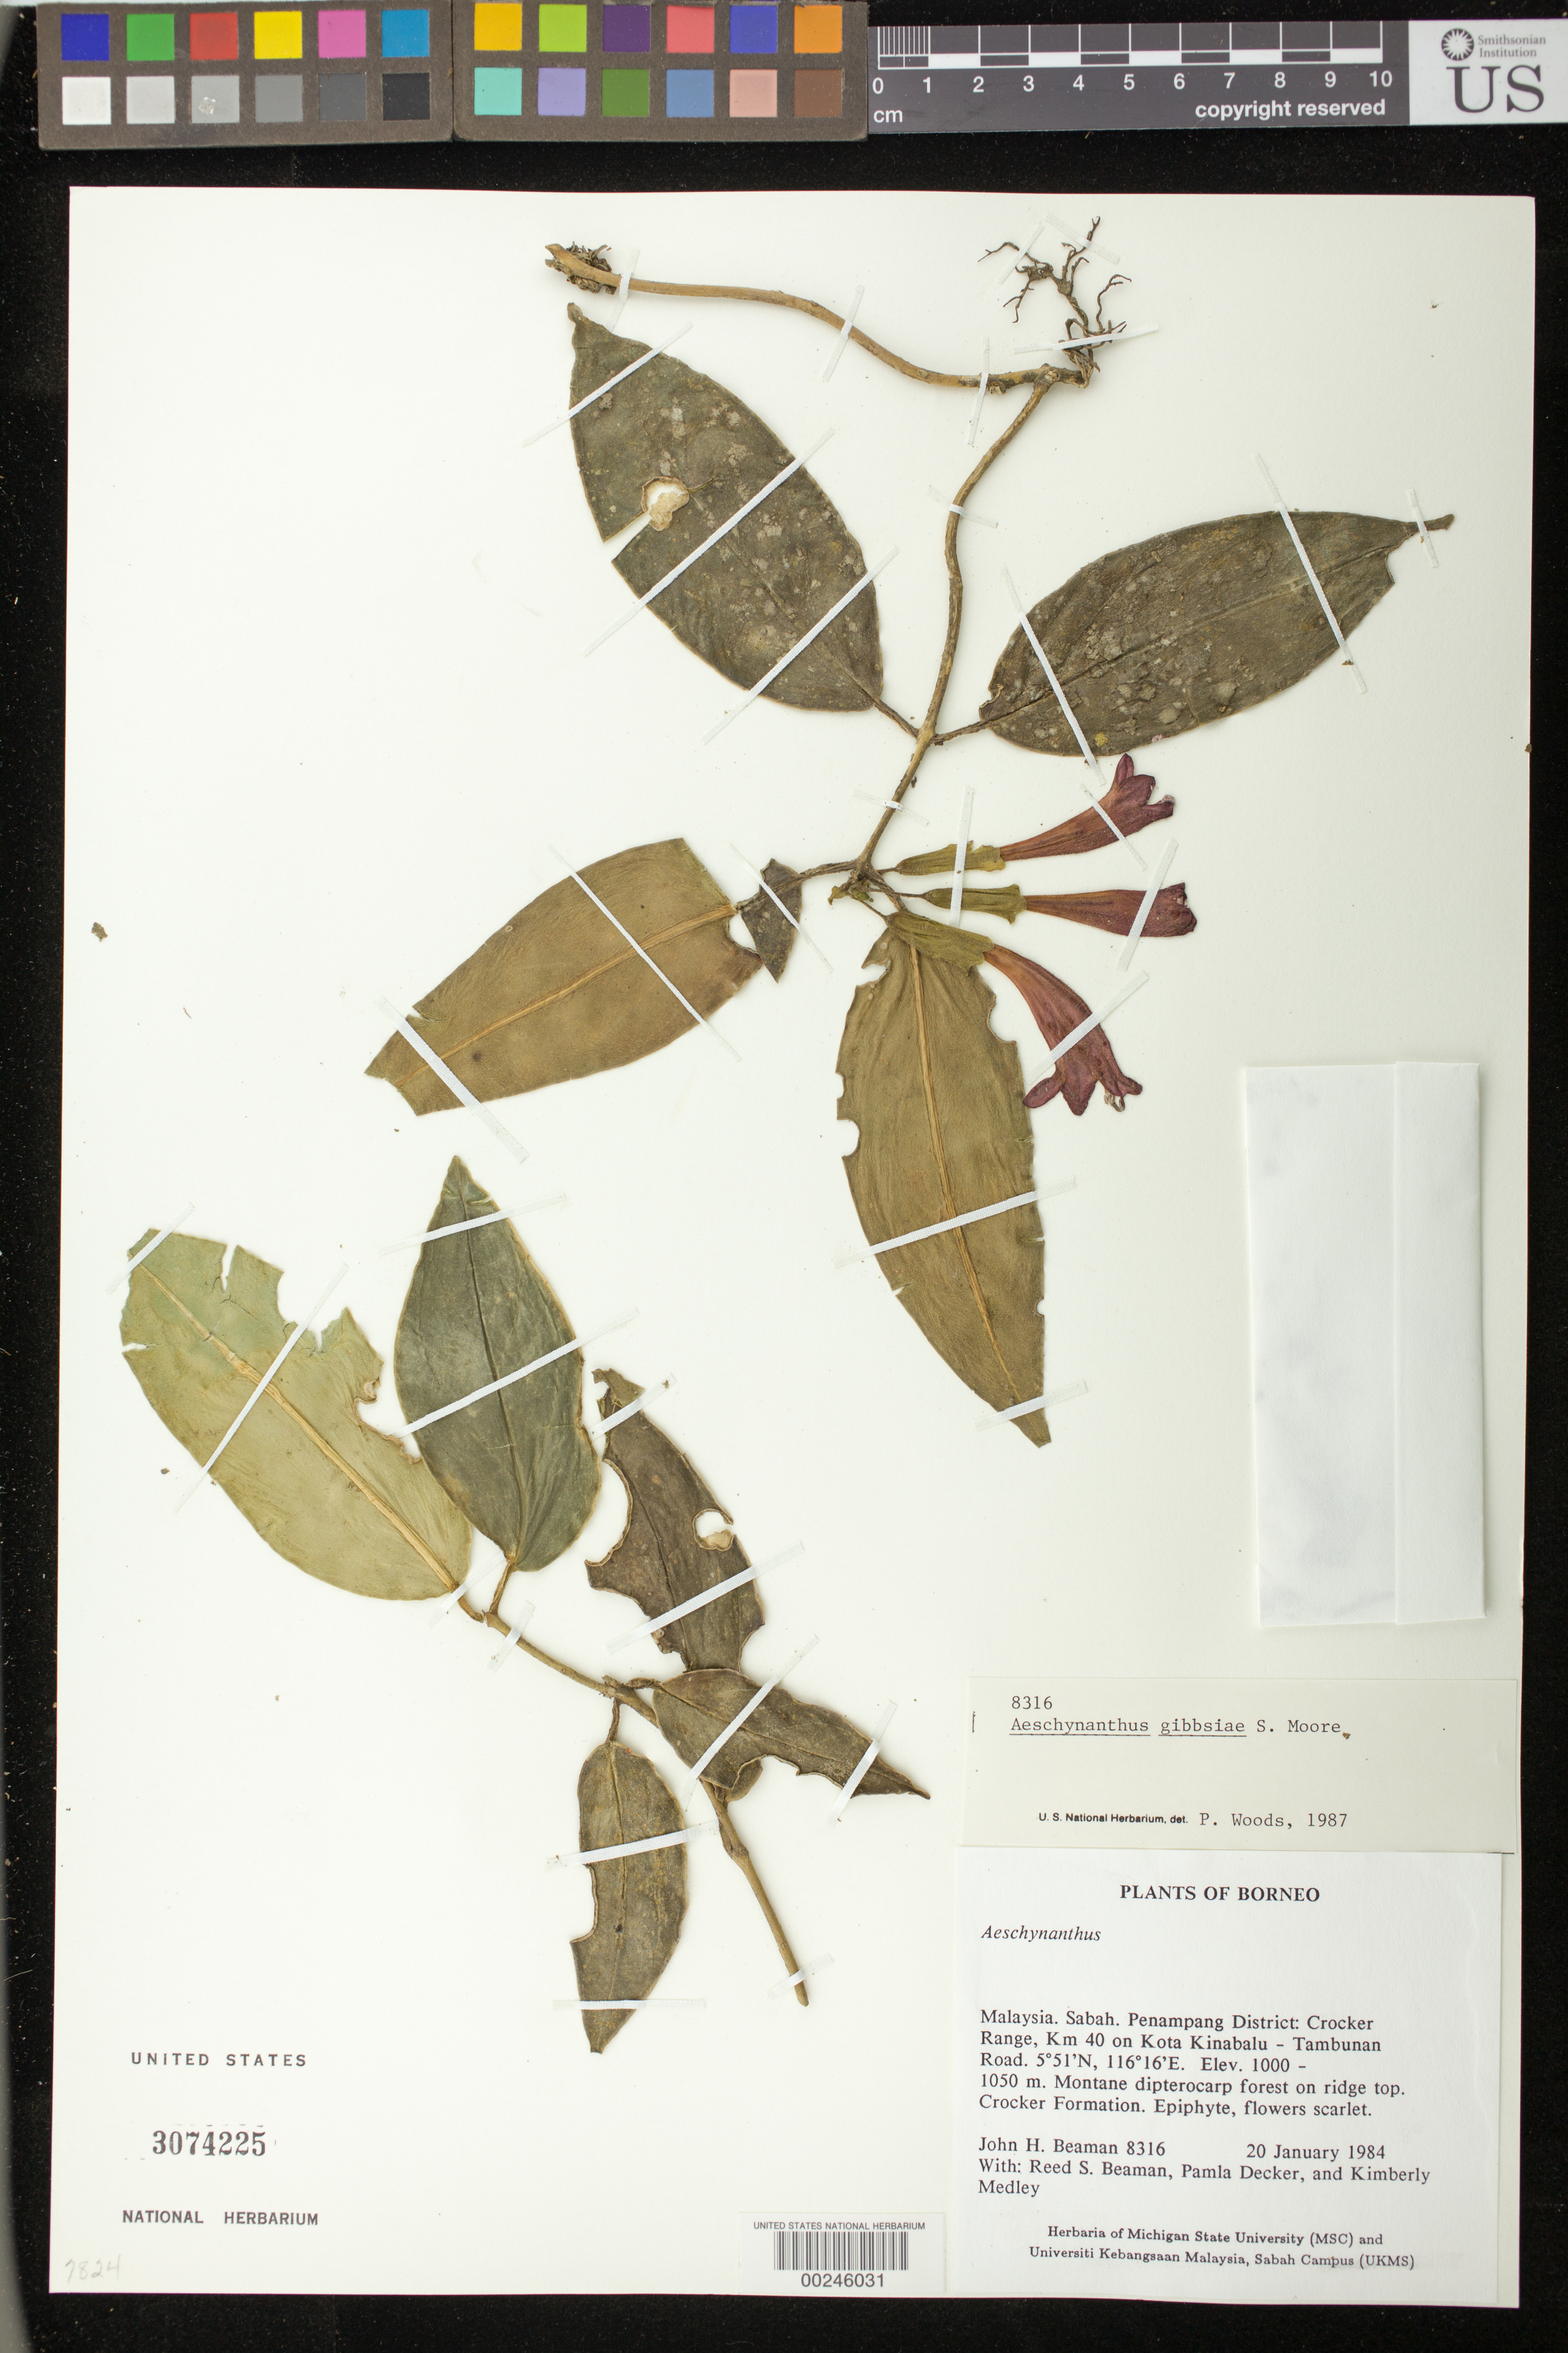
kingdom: Plantae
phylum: Tracheophyta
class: Magnoliopsida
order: Lamiales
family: Gesneriaceae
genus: Aeschynanthus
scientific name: Aeschynanthus gibbsiae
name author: S. Moore ex Gibbs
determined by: Woods, P.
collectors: J. H. Beaman, R. S. Beaman, P. Decker & K. Medley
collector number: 8316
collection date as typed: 20 Jan 1984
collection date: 1984-01-20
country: Malaysia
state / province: Sabah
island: Borneo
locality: Penampang dist, crocker range, km 40 on kota kinabalu - tambunan road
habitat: Montane dipterocarp forest on ridge top, crocker formation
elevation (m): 1000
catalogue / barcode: US 3074225